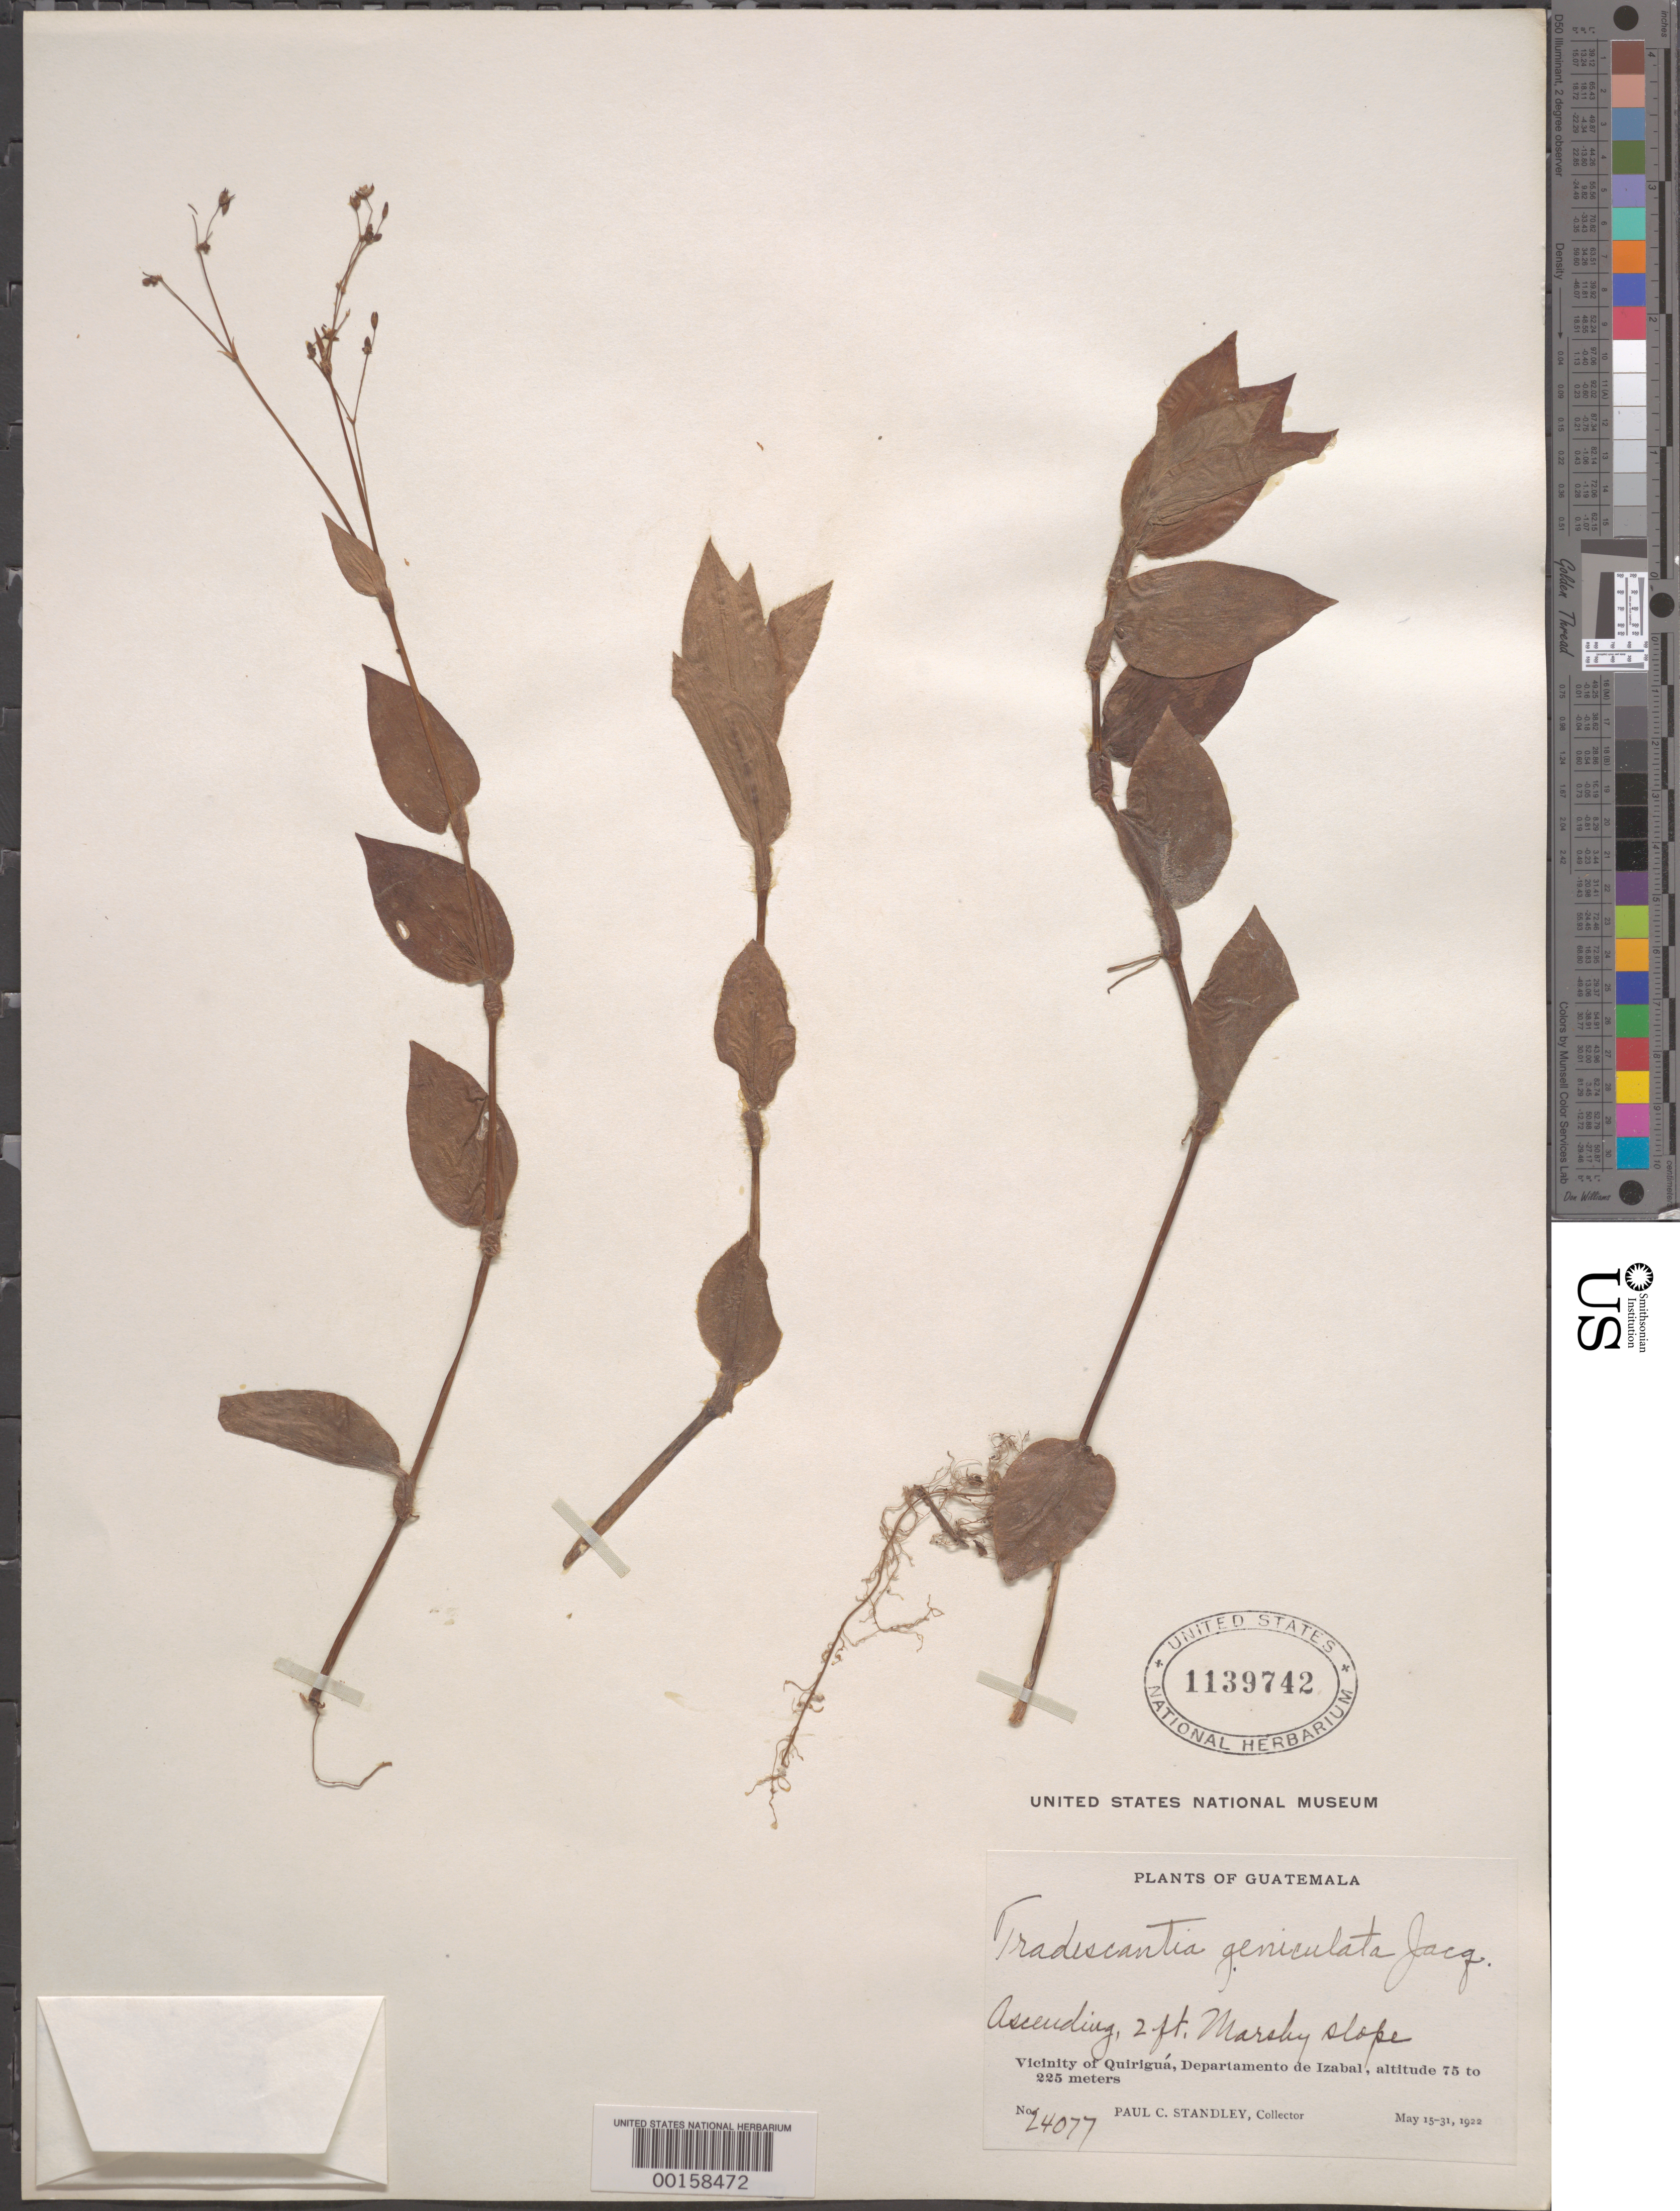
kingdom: Plantae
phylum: Tracheophyta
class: Liliopsida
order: Commelinales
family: Commelinaceae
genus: Gibasis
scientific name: Gibasis geniculata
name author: (Jacq.) Rohweder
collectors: P. C. Standley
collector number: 24077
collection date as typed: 15 May 1922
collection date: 1922-05-15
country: Guatemala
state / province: Izabal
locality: Near Quiriguá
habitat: Marshy slopes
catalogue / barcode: US 1139742